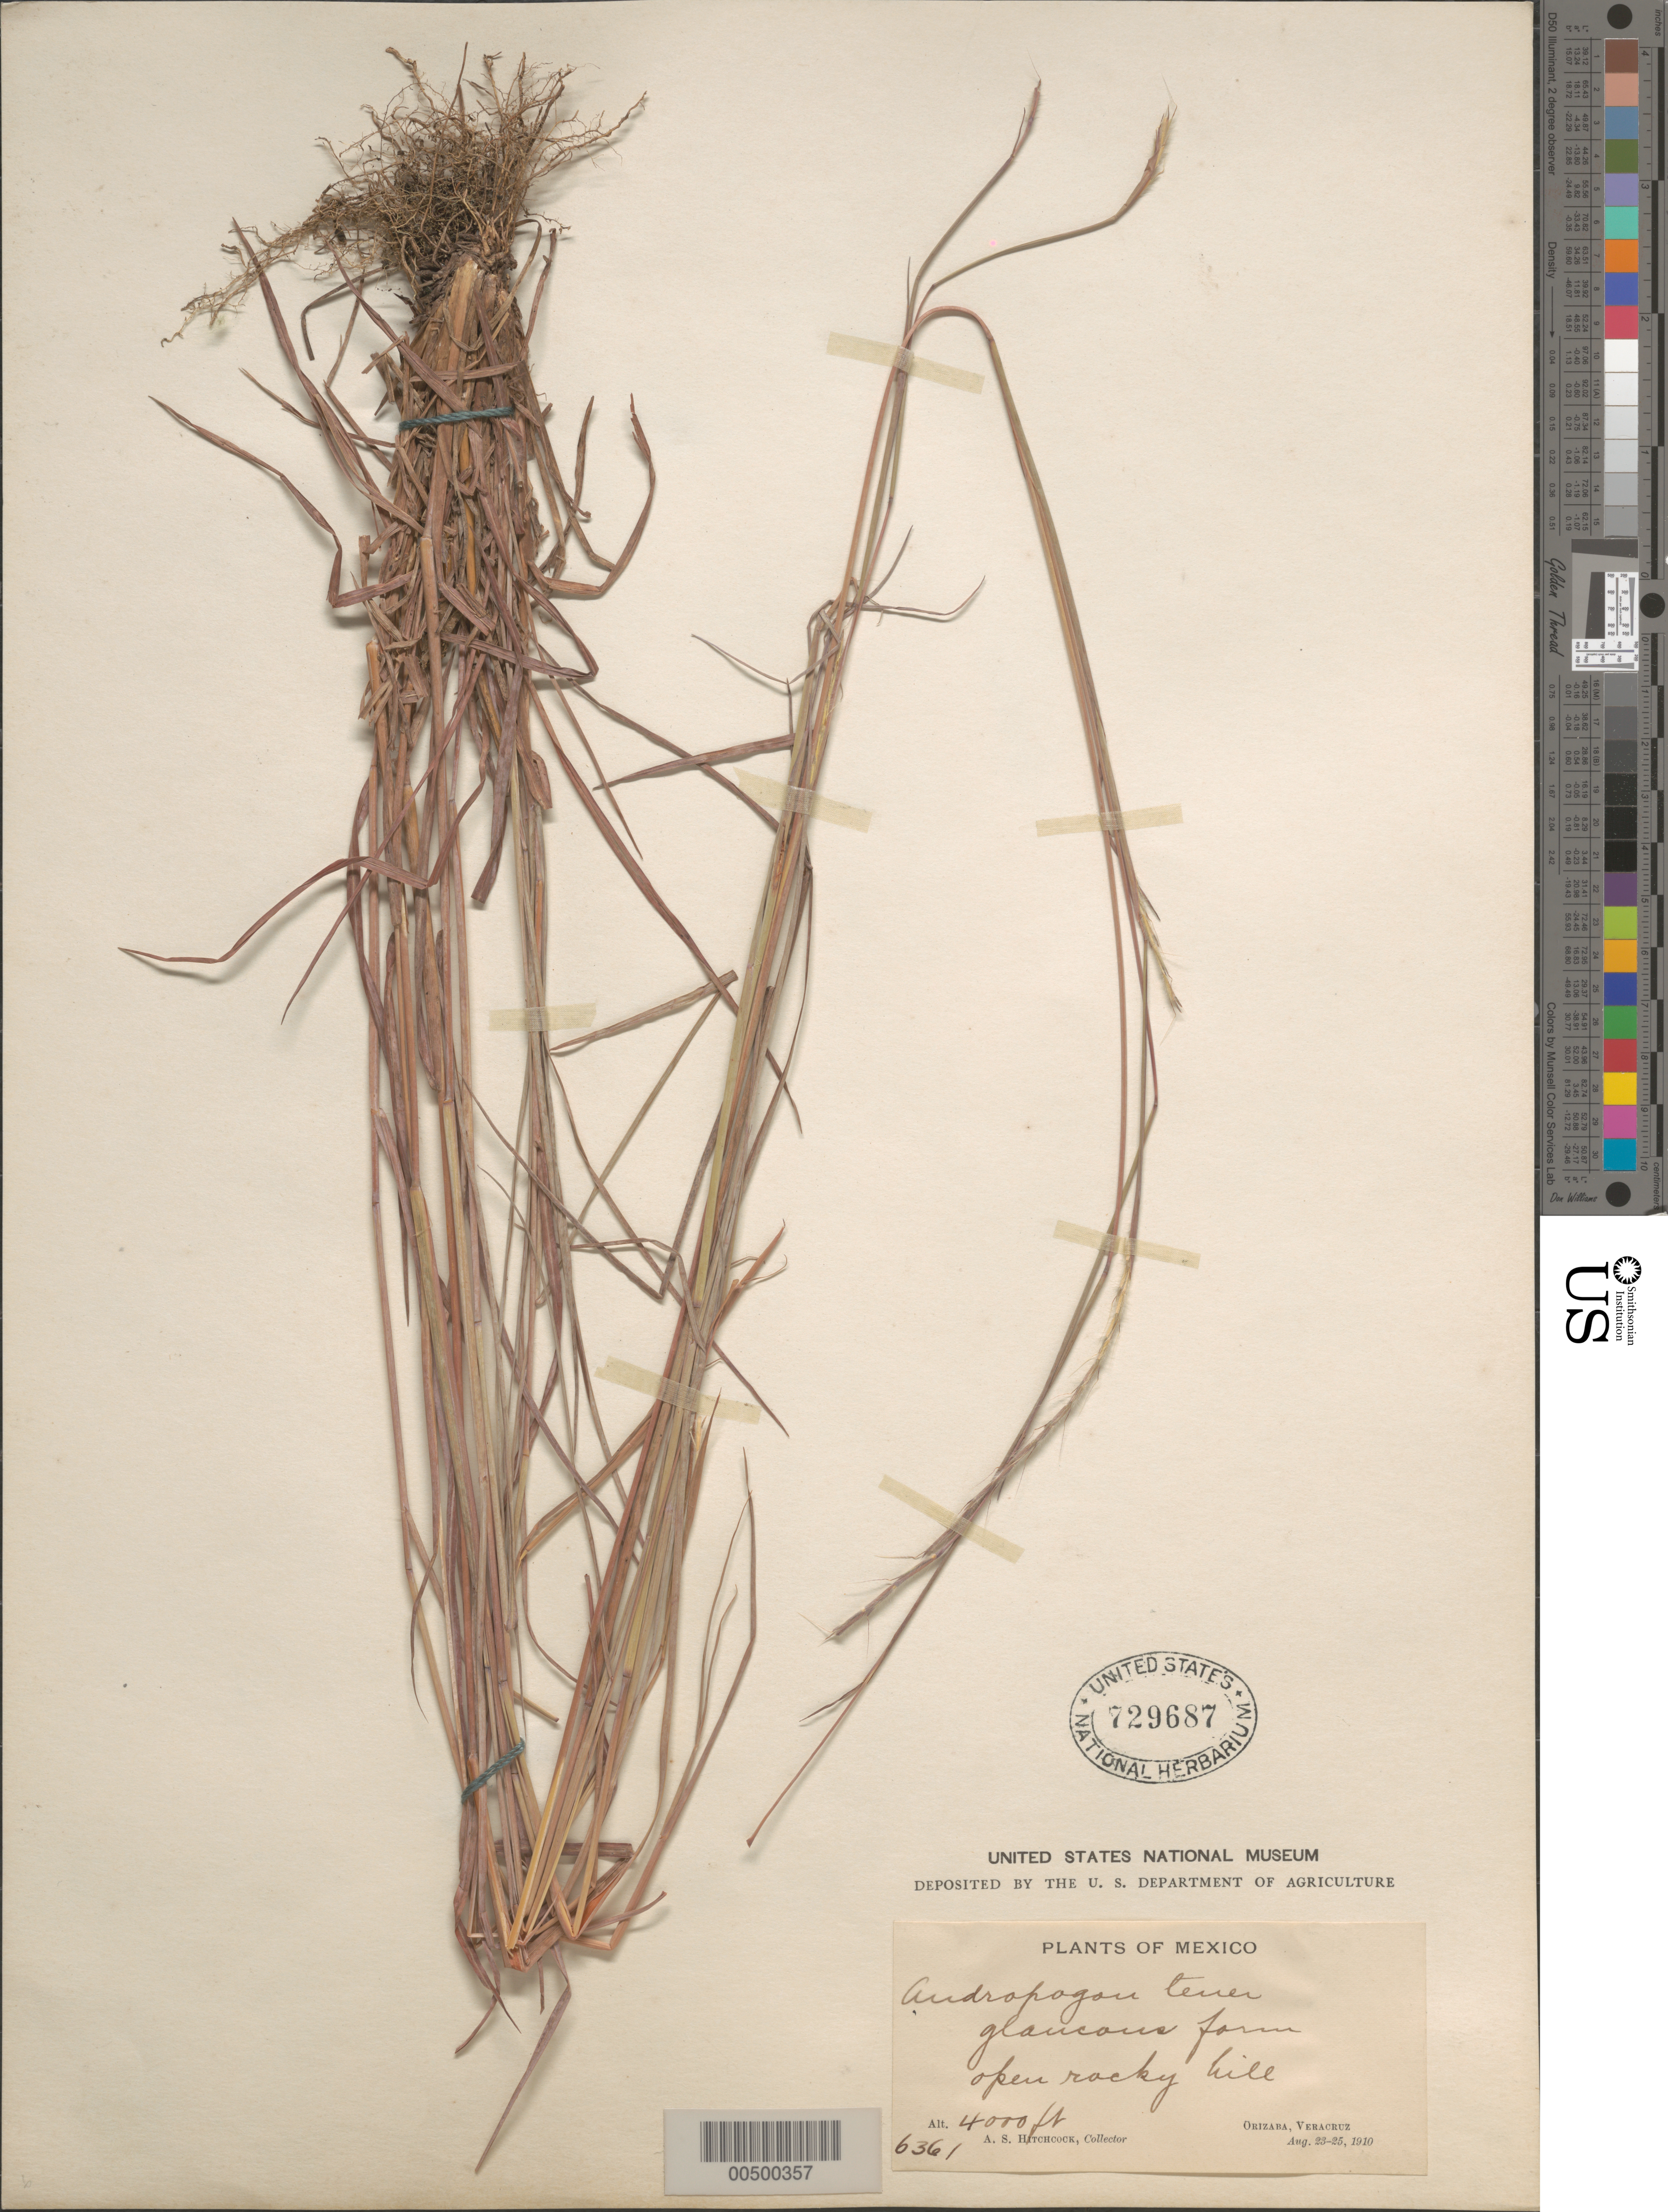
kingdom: Plantae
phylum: Tracheophyta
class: Liliopsida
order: Poales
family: Poaceae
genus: Schizachyrium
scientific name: Schizachyrium sanguineum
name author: (Retz.) Alston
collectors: A. S. Hitchcock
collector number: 6361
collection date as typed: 23 Aug 1910 to 25 Aug 1910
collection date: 1910-08-23/1910-08-25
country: Mexico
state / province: Veracruz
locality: Orizaba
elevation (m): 1219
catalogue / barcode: US 729687